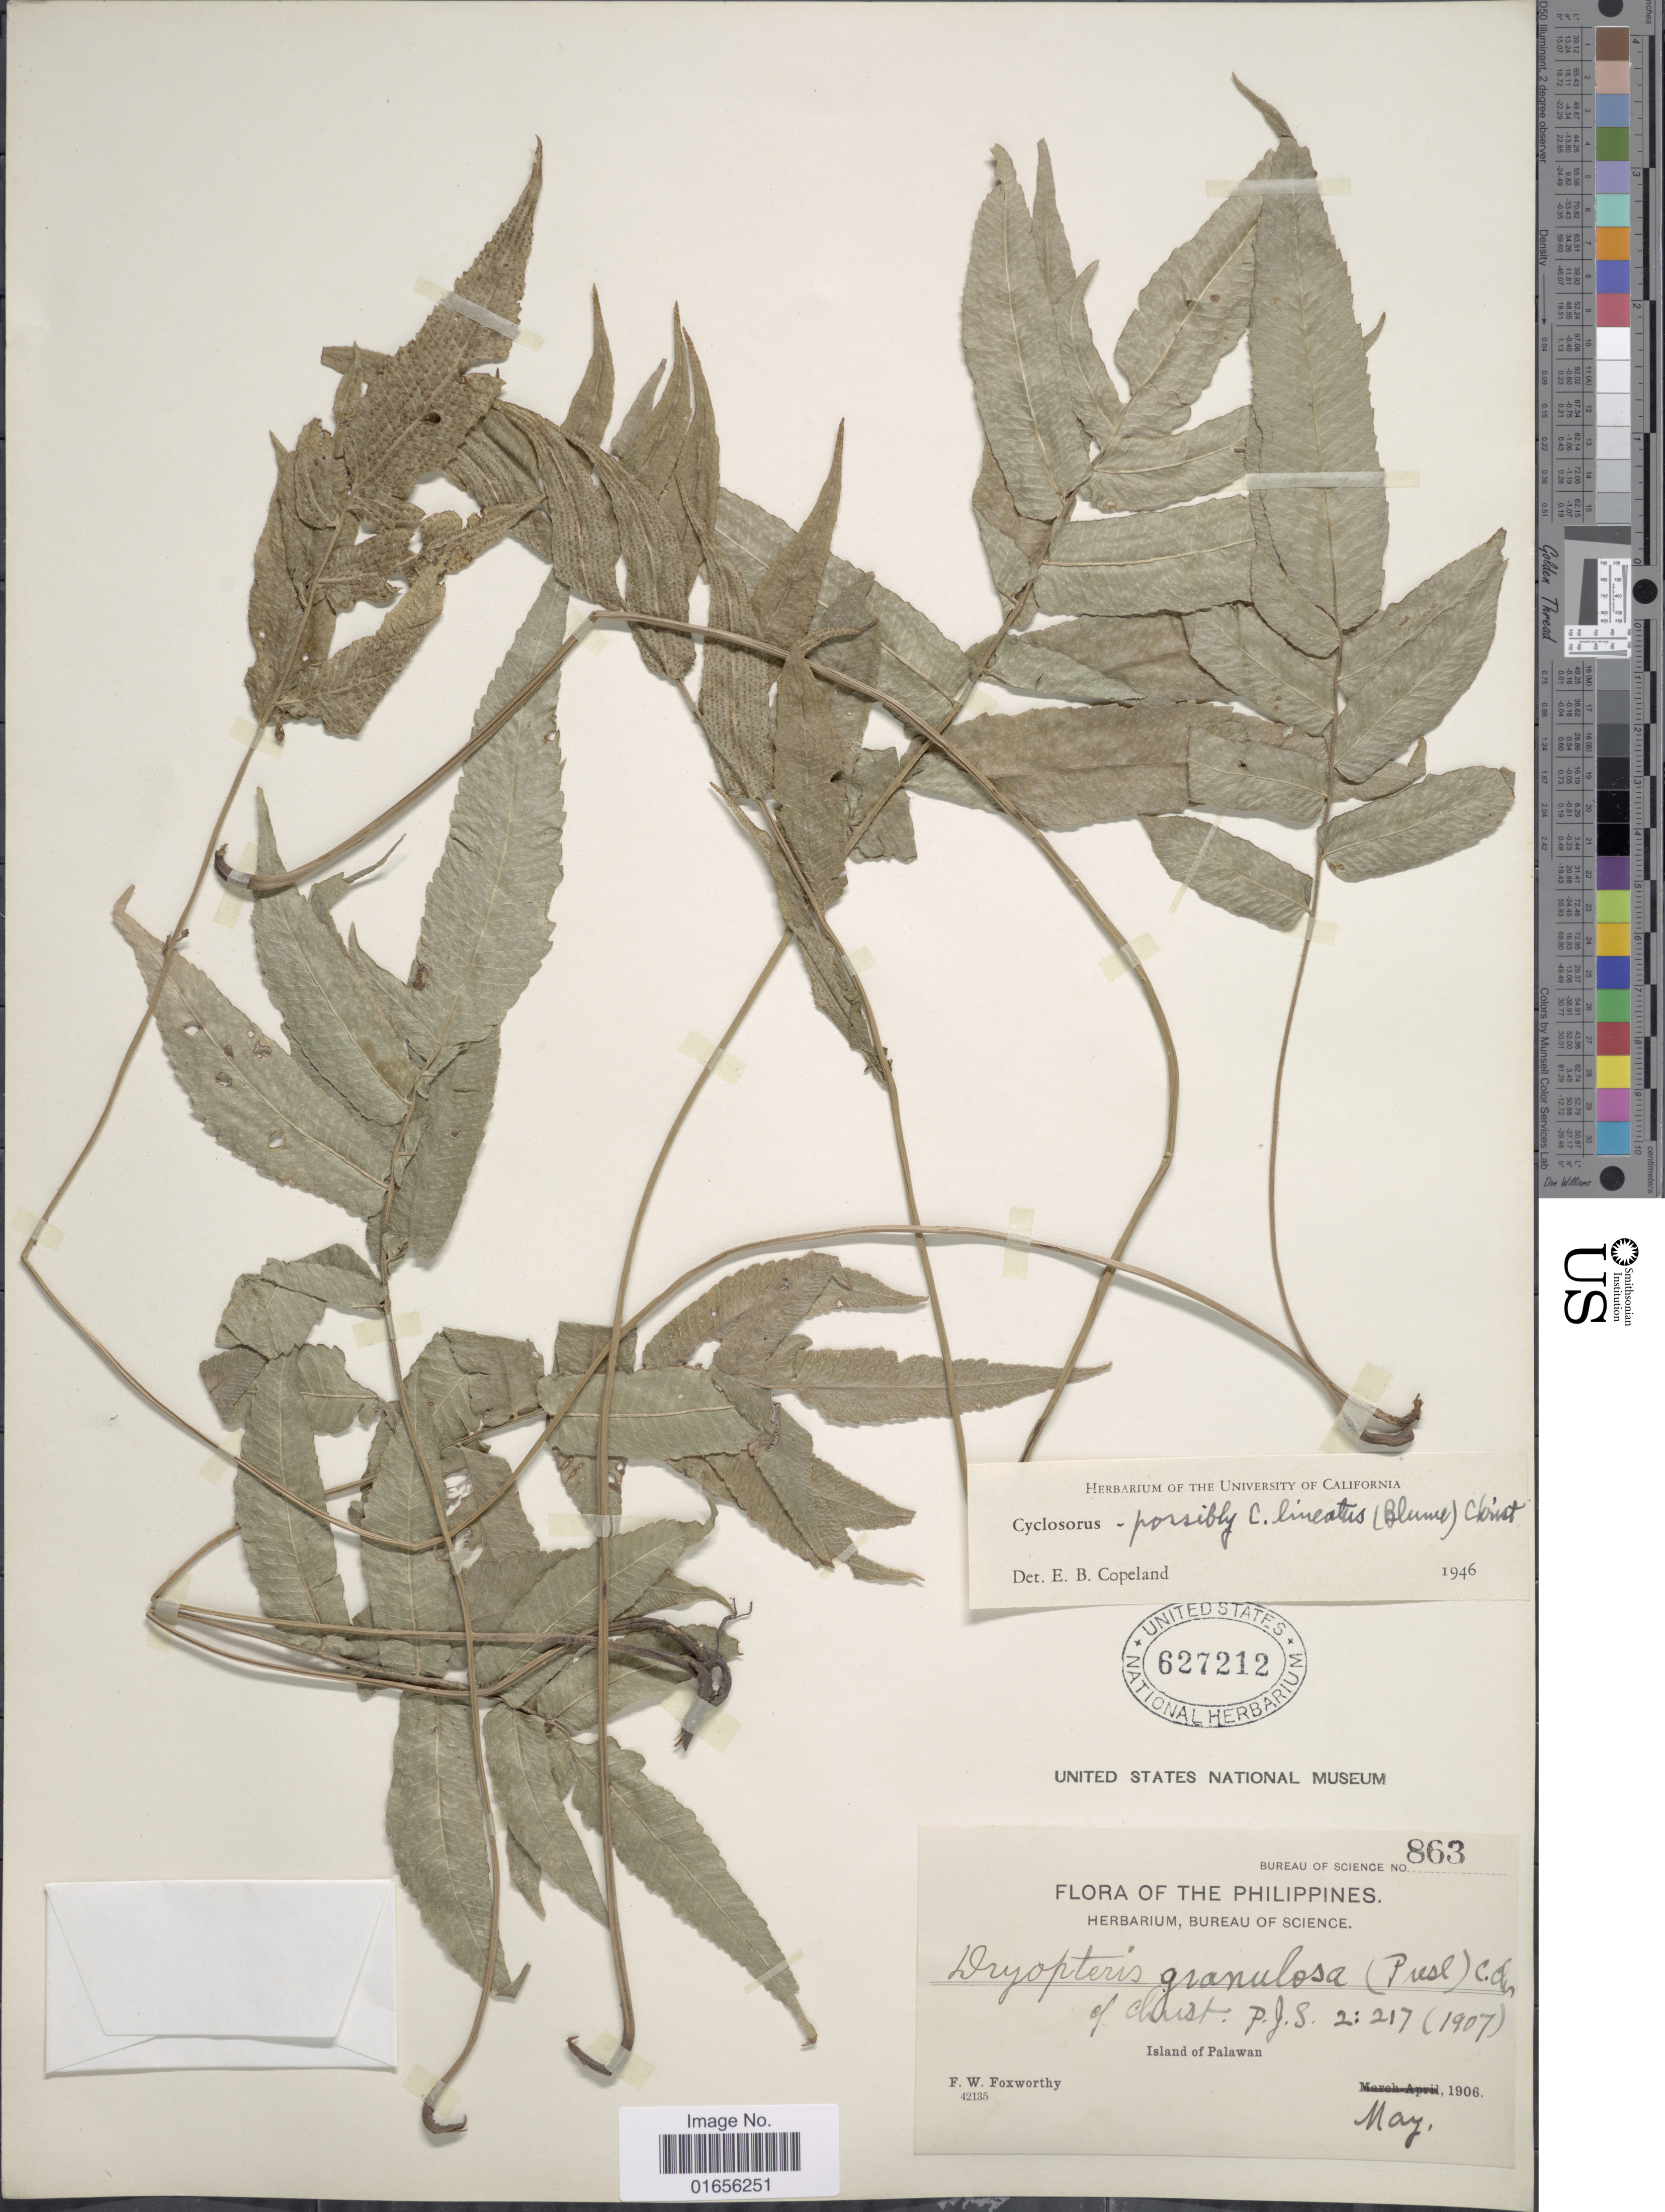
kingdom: Plantae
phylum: Tracheophyta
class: Polypodiopsida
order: Polypodiales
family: Thelypteridaceae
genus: Pronephrium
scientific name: Pronephrium lineatum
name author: (Blume) C. Presl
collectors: F. W. Foxworthy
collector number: Bureau of Science 863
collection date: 1906-05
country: Philippines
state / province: Mimaropa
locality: The Philippines, Island of Palawan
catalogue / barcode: US 627212